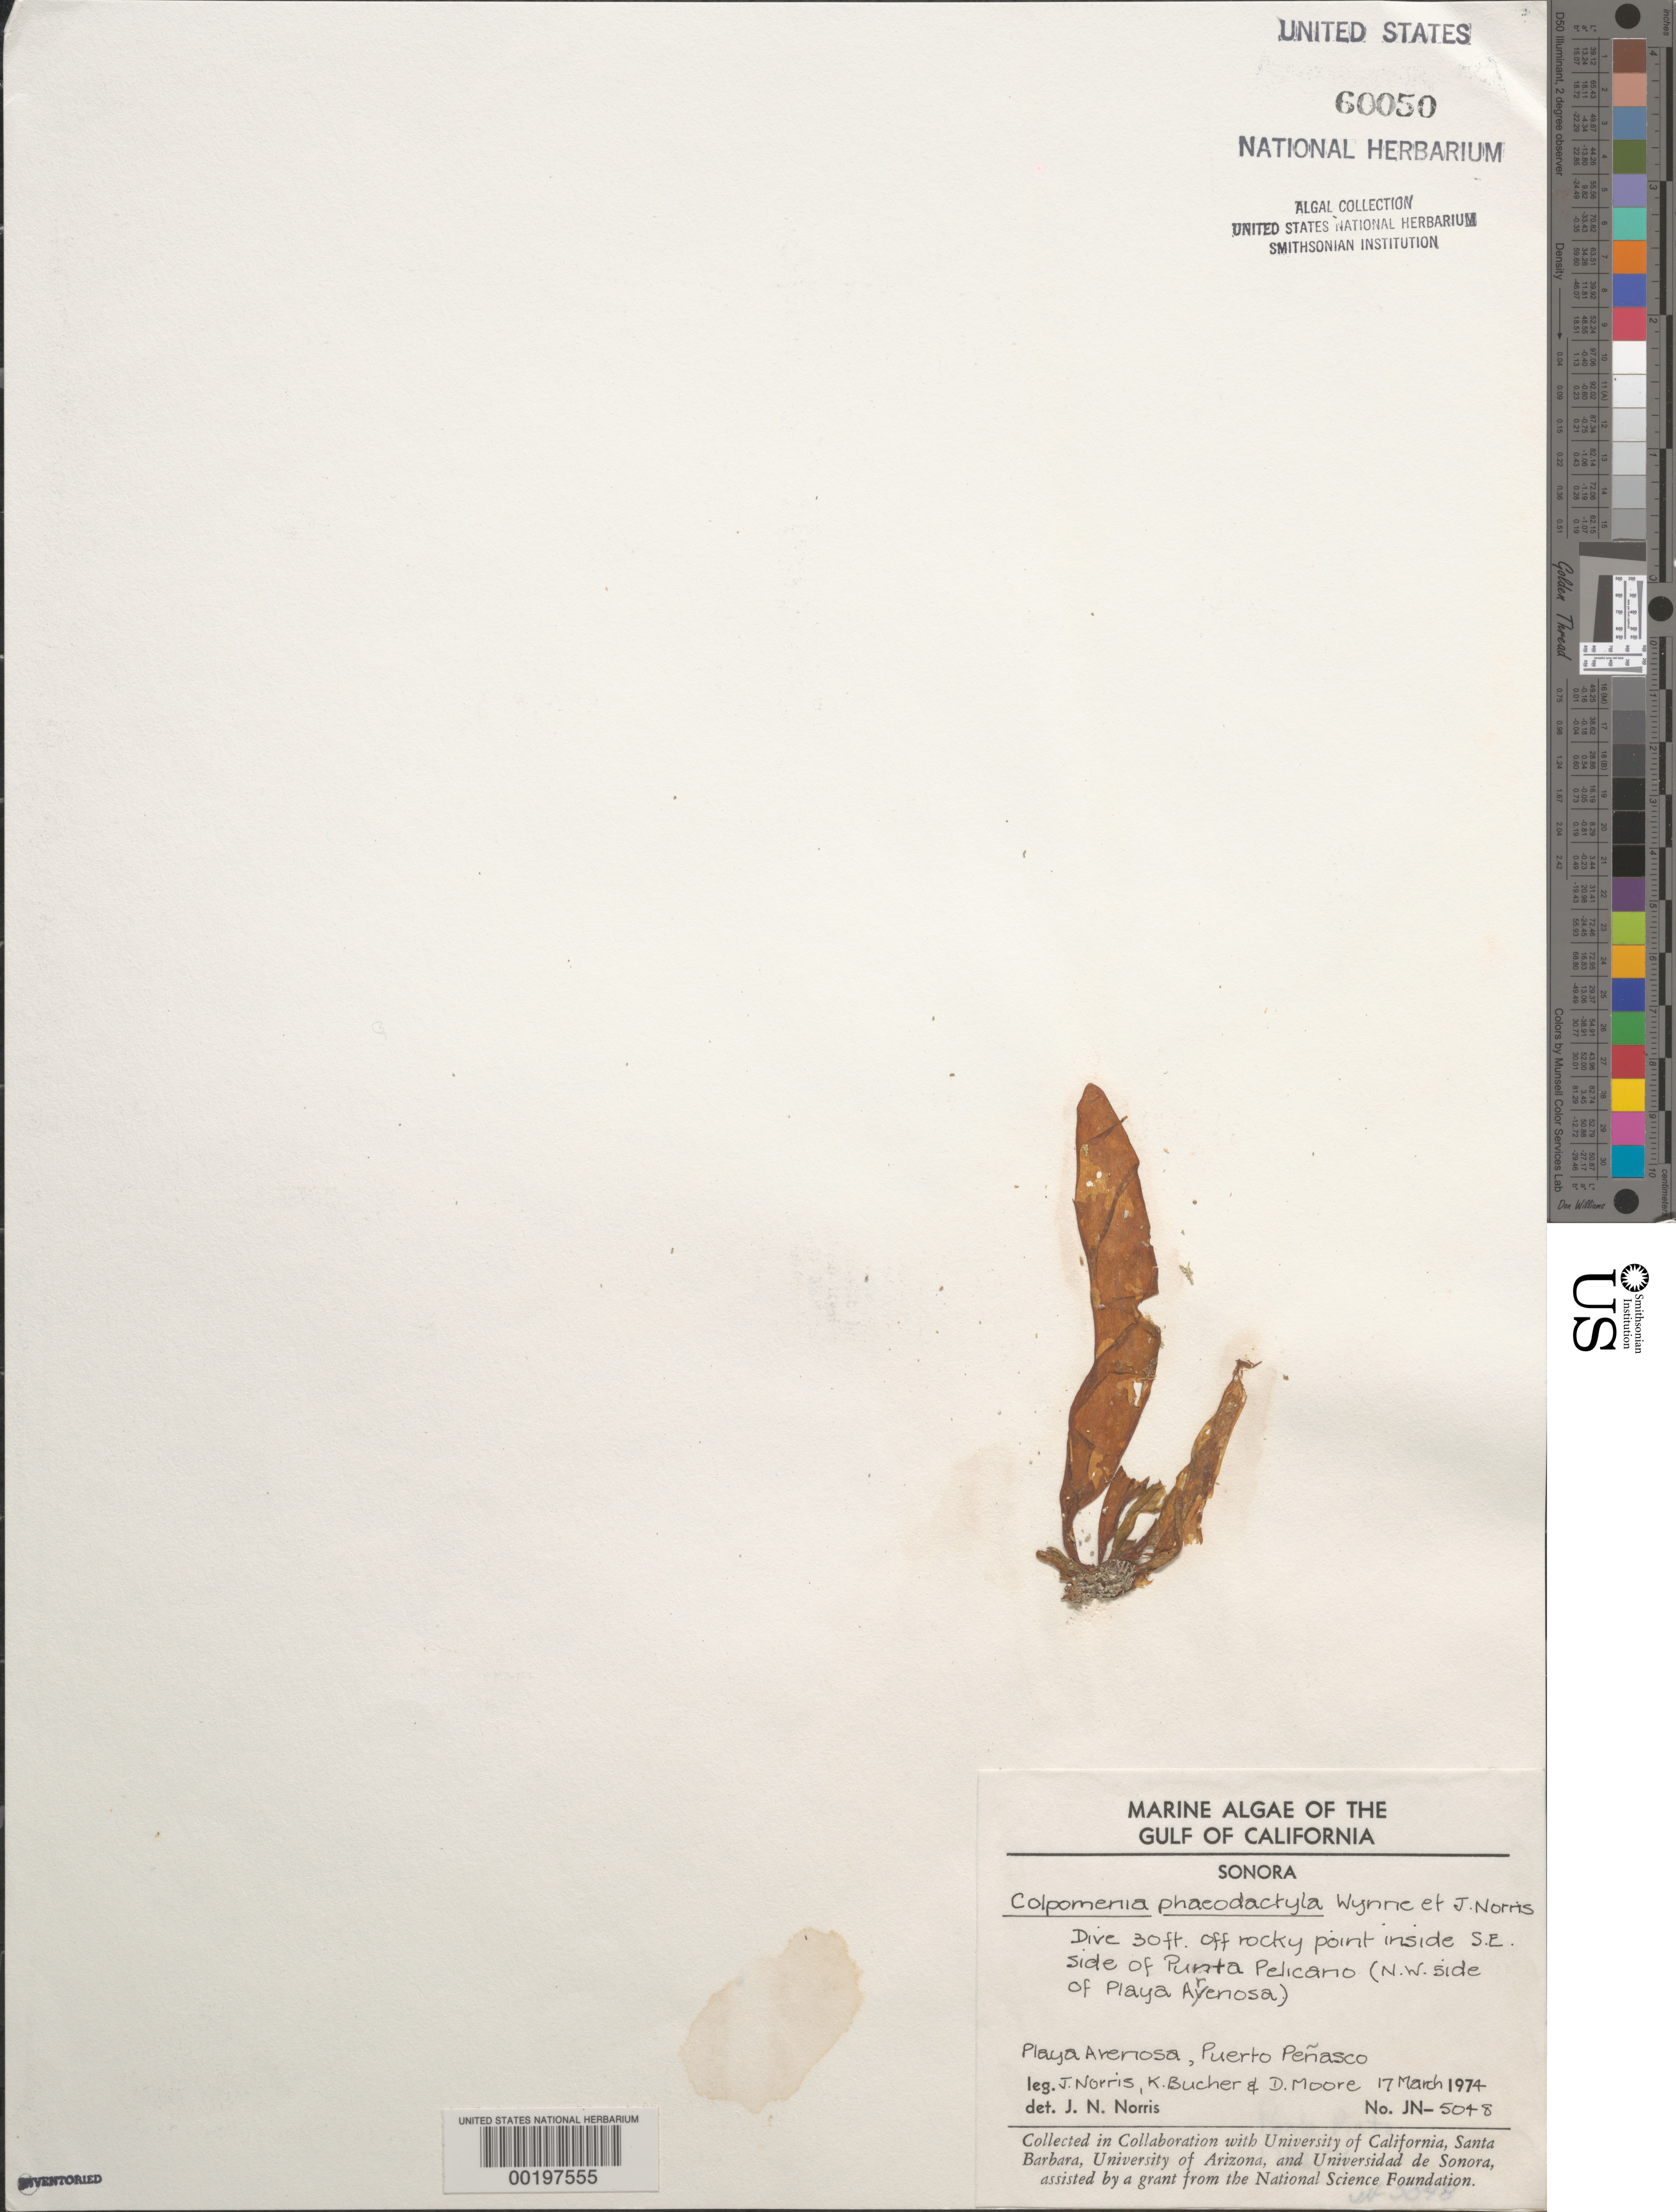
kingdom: Chromista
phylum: Ochrophyta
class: Phaeophyceae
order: Scytosiphonales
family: Scytosiphonaceae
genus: Dactylosiphon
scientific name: Dactylosiphon durvillei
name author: (Bory) Santiañez et al.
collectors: J. N. Norris, K. E. Bucher & D. Moore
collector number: JN-5048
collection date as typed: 17 Mar 1974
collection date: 1974-03-17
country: Mexico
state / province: Sonora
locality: Playa Arenosa, Punta Pelicano, Puerto Penasco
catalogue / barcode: US 60050